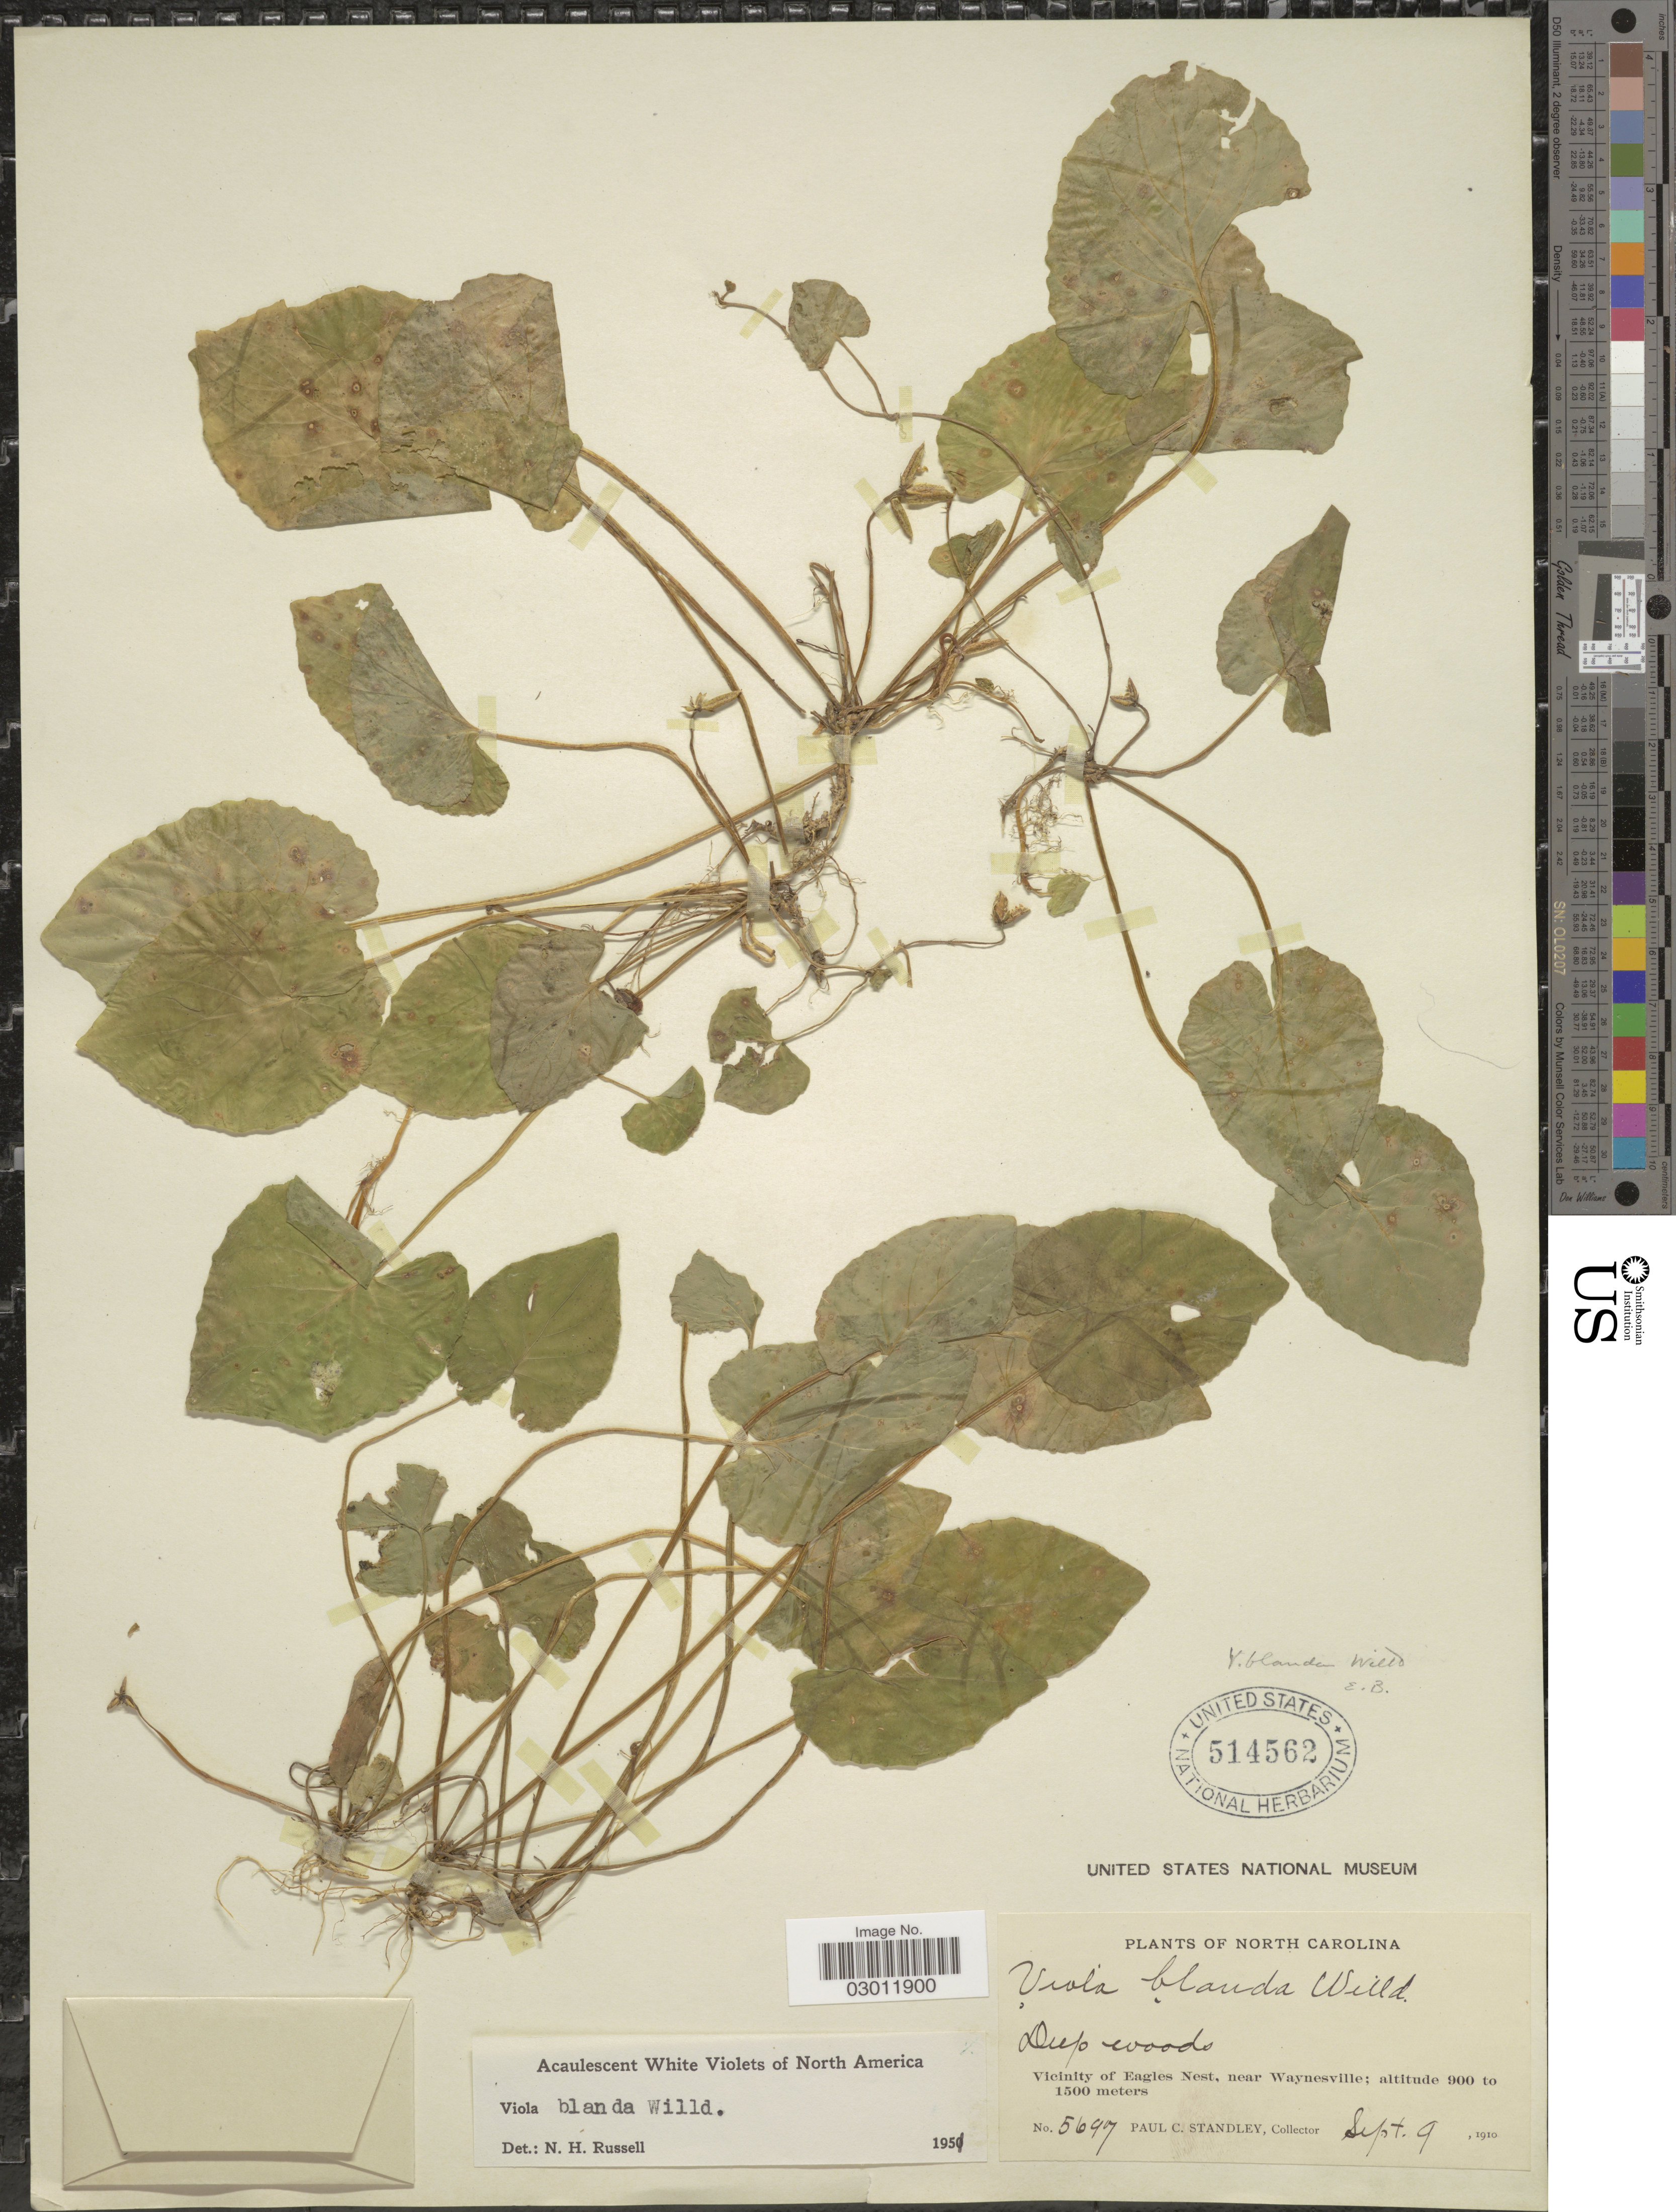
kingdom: Plantae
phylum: Tracheophyta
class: Magnoliopsida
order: Malpighiales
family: Violaceae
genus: Viola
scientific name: Viola blanda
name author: Willd.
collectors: P. C. Standley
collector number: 5697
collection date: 1910-09-09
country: United States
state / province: North Carolina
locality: Vicinity of Eagles Nest, near Waynesville.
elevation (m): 900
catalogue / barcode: US 514562